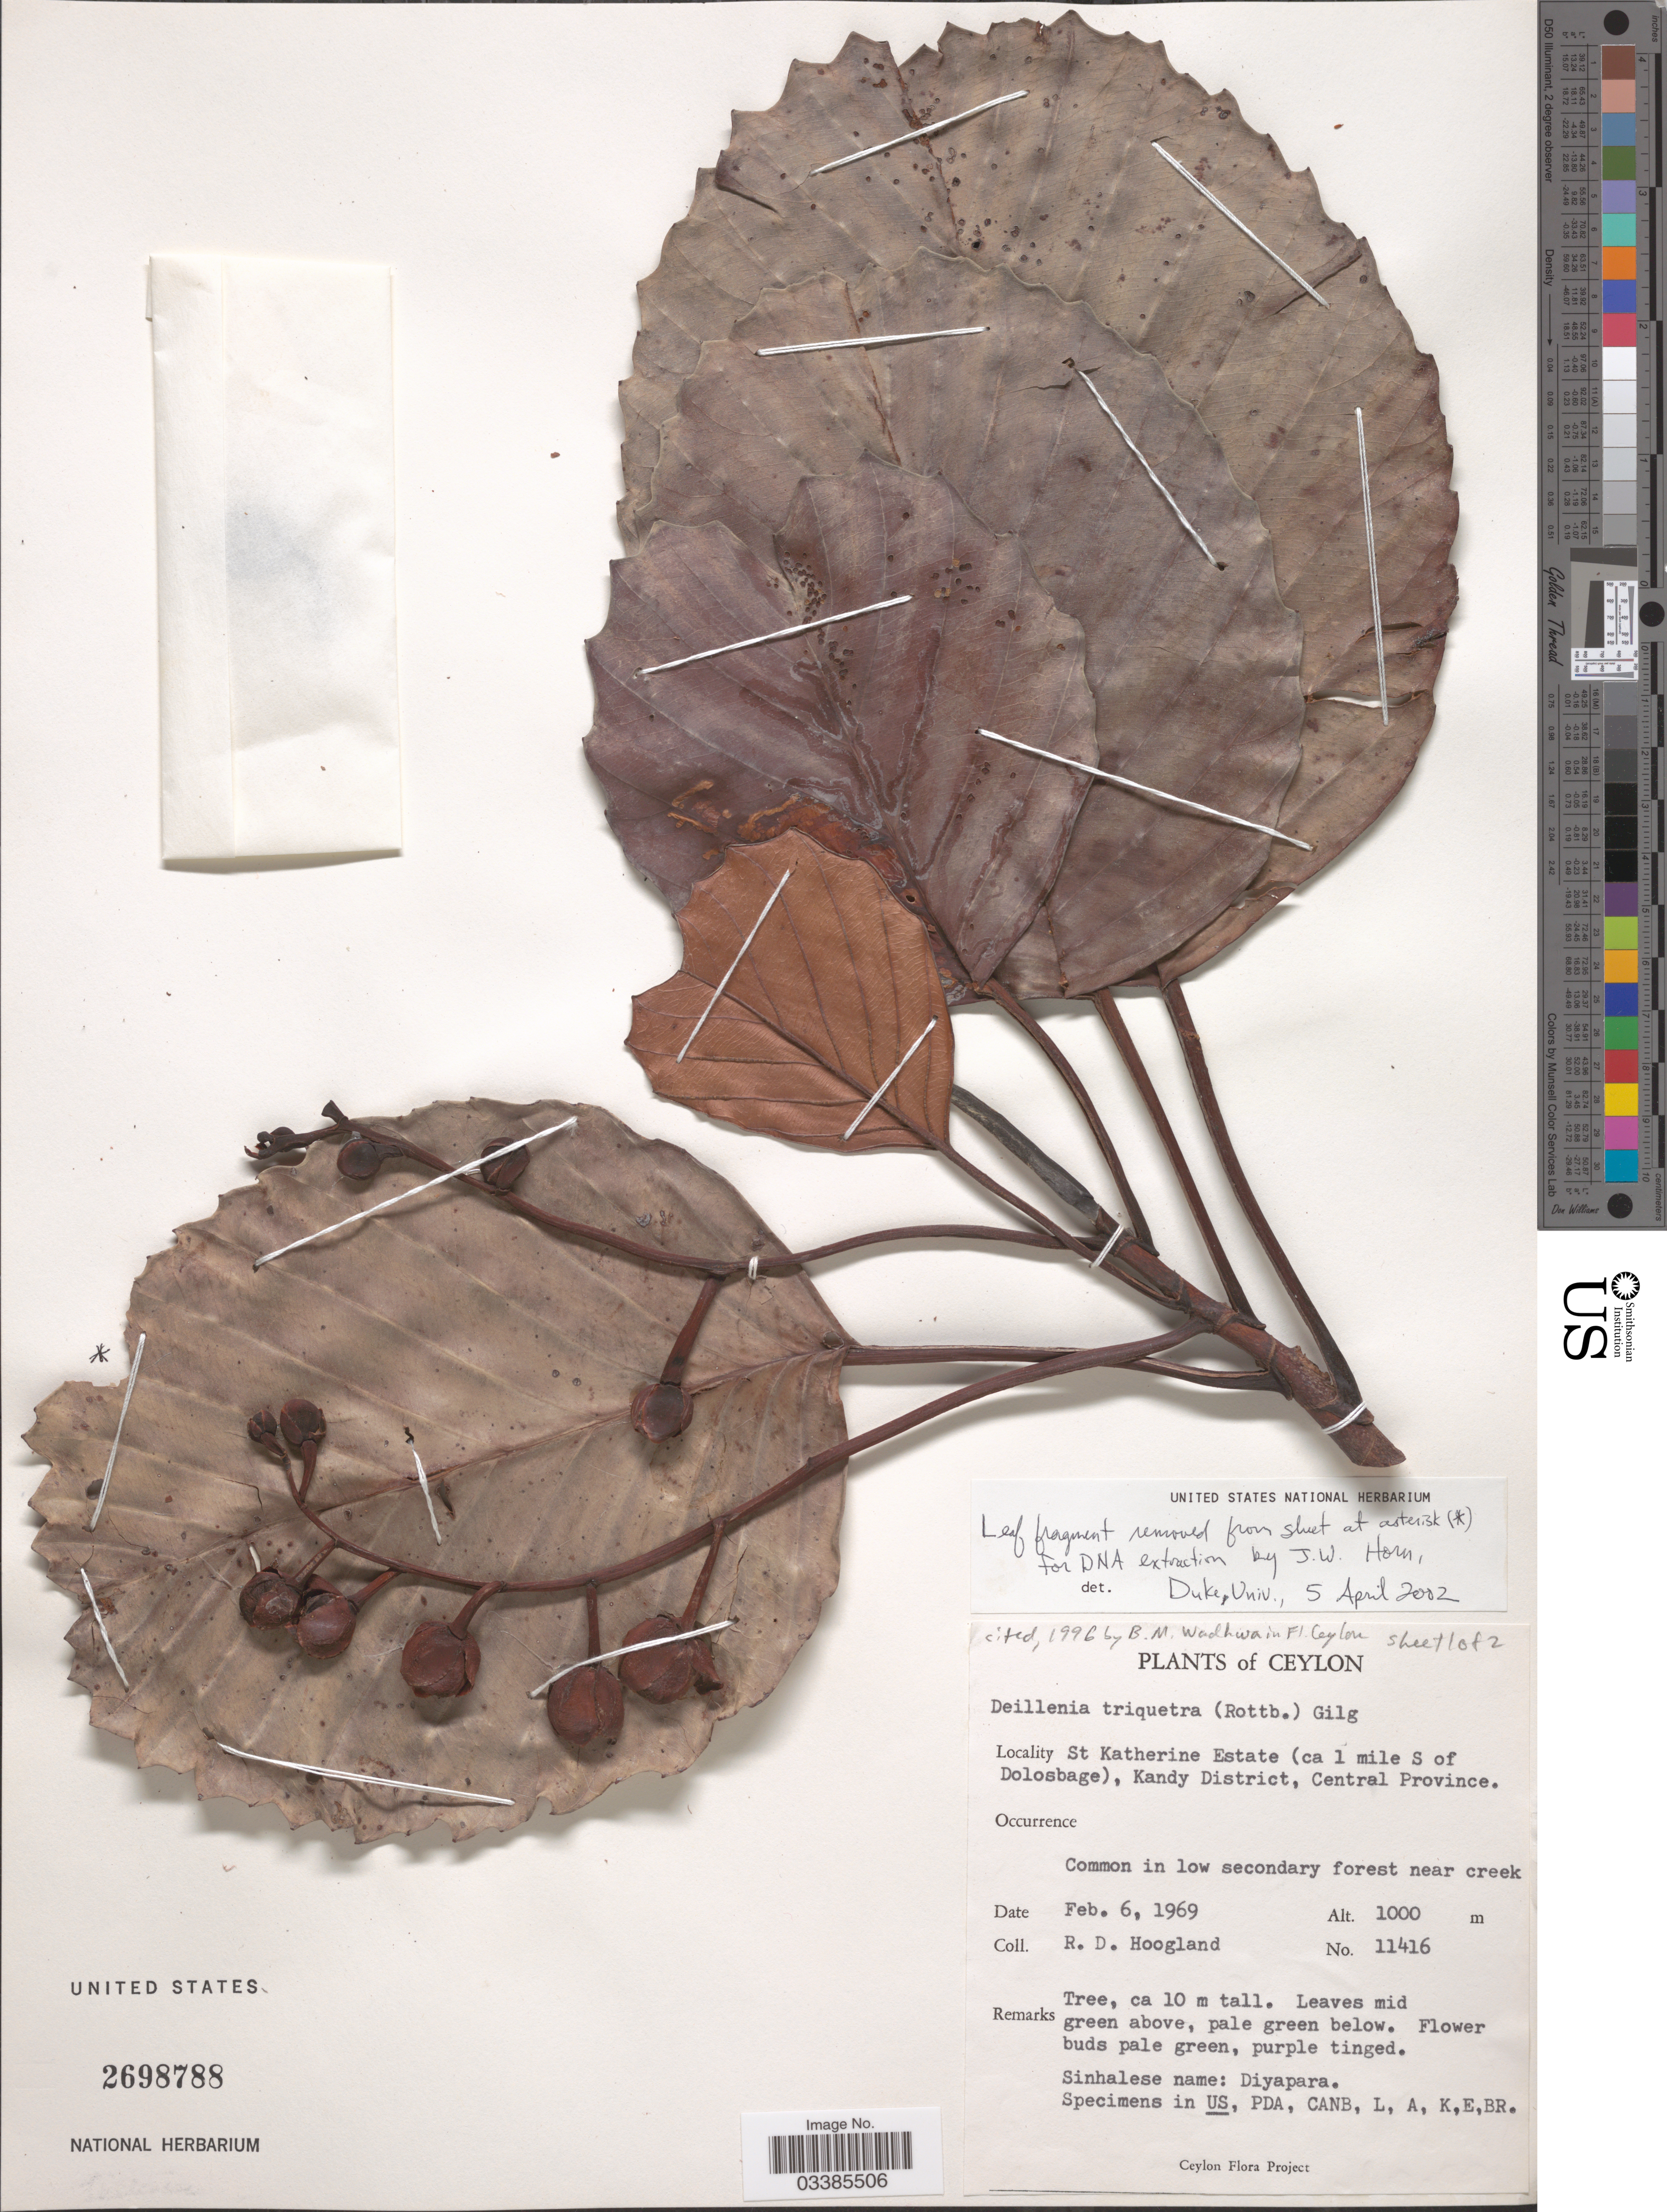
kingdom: Plantae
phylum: Tracheophyta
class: Magnoliopsida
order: Dilleniales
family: Dilleniaceae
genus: Dillenia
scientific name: Dillenia triquetra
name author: (Rottb.) Gilg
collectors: R. D. Hoogland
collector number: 11416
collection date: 1969-02-06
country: Sri Lanka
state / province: Central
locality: Ceylon. St Katherine Estate (ca 1 mile S of Dolosbage), Kandy District.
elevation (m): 1000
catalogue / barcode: US 2698788